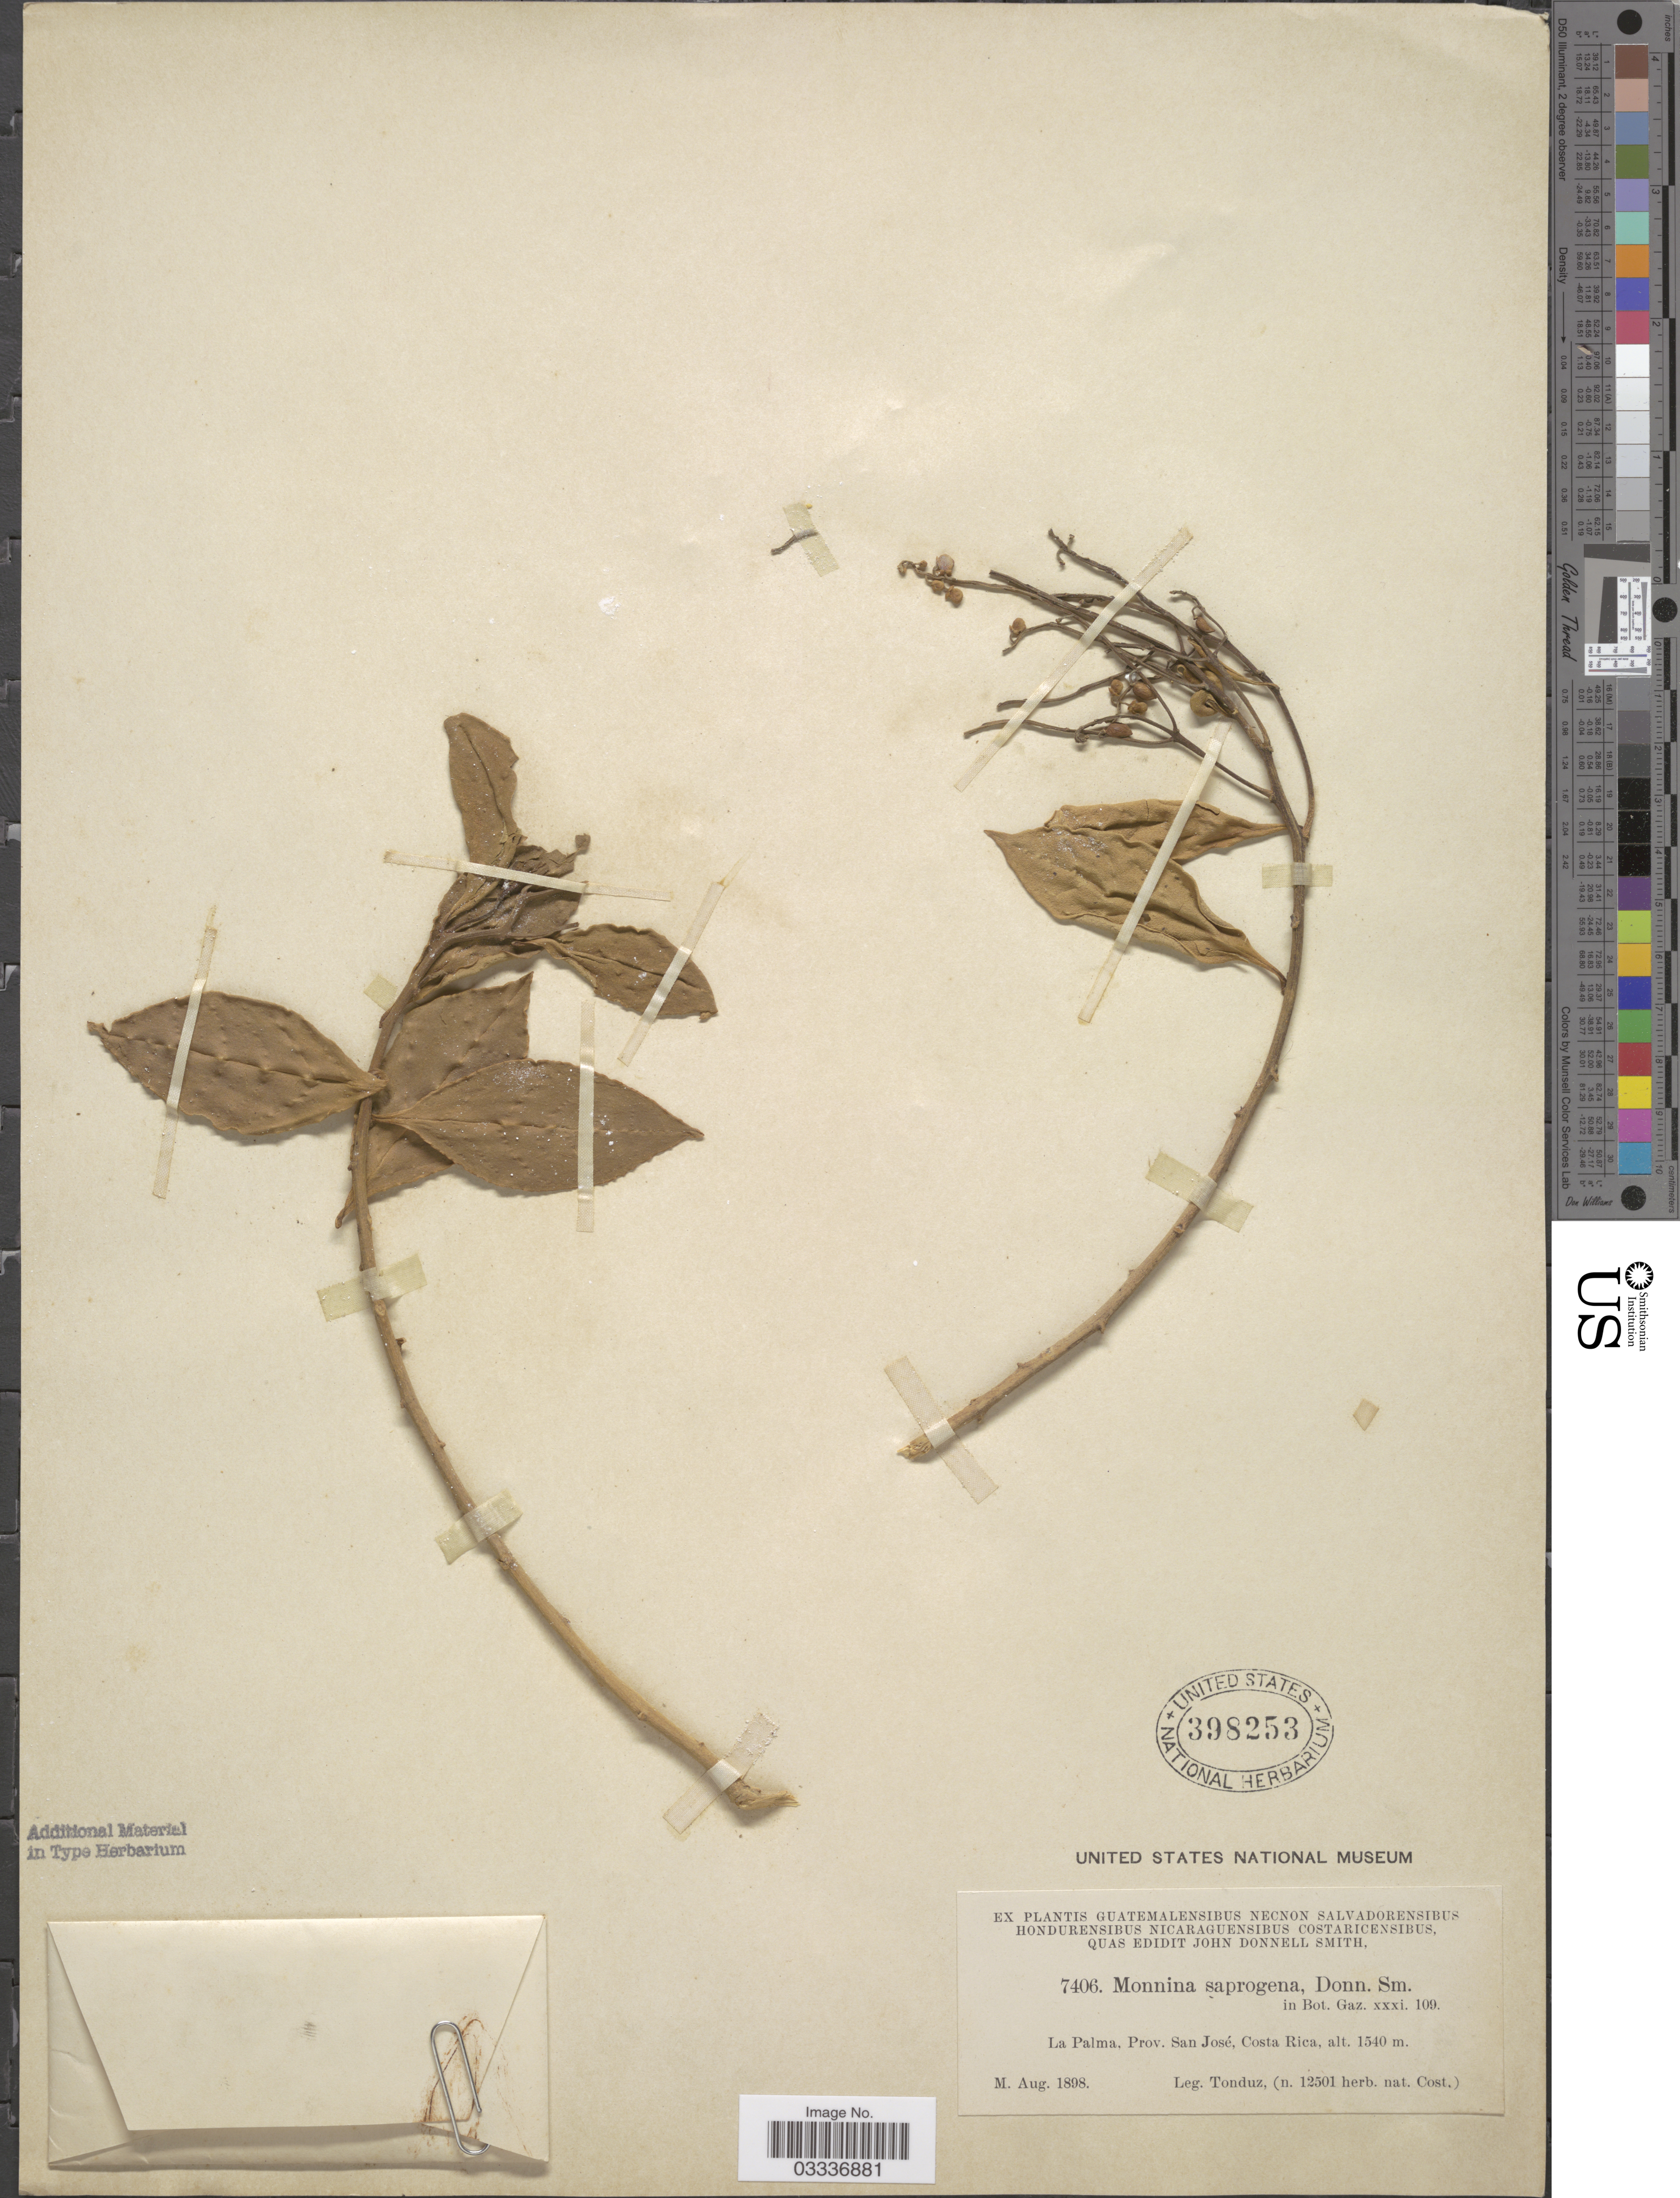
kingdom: Plantae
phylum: Tracheophyta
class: Magnoliopsida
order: Fabales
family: Polygalaceae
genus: Monnina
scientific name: Monnina saprogena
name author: Donn. Sm.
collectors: Tonduz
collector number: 7406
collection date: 1898-08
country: Costa Rica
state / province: San José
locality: La Palma.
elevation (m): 1540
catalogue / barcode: US 398253